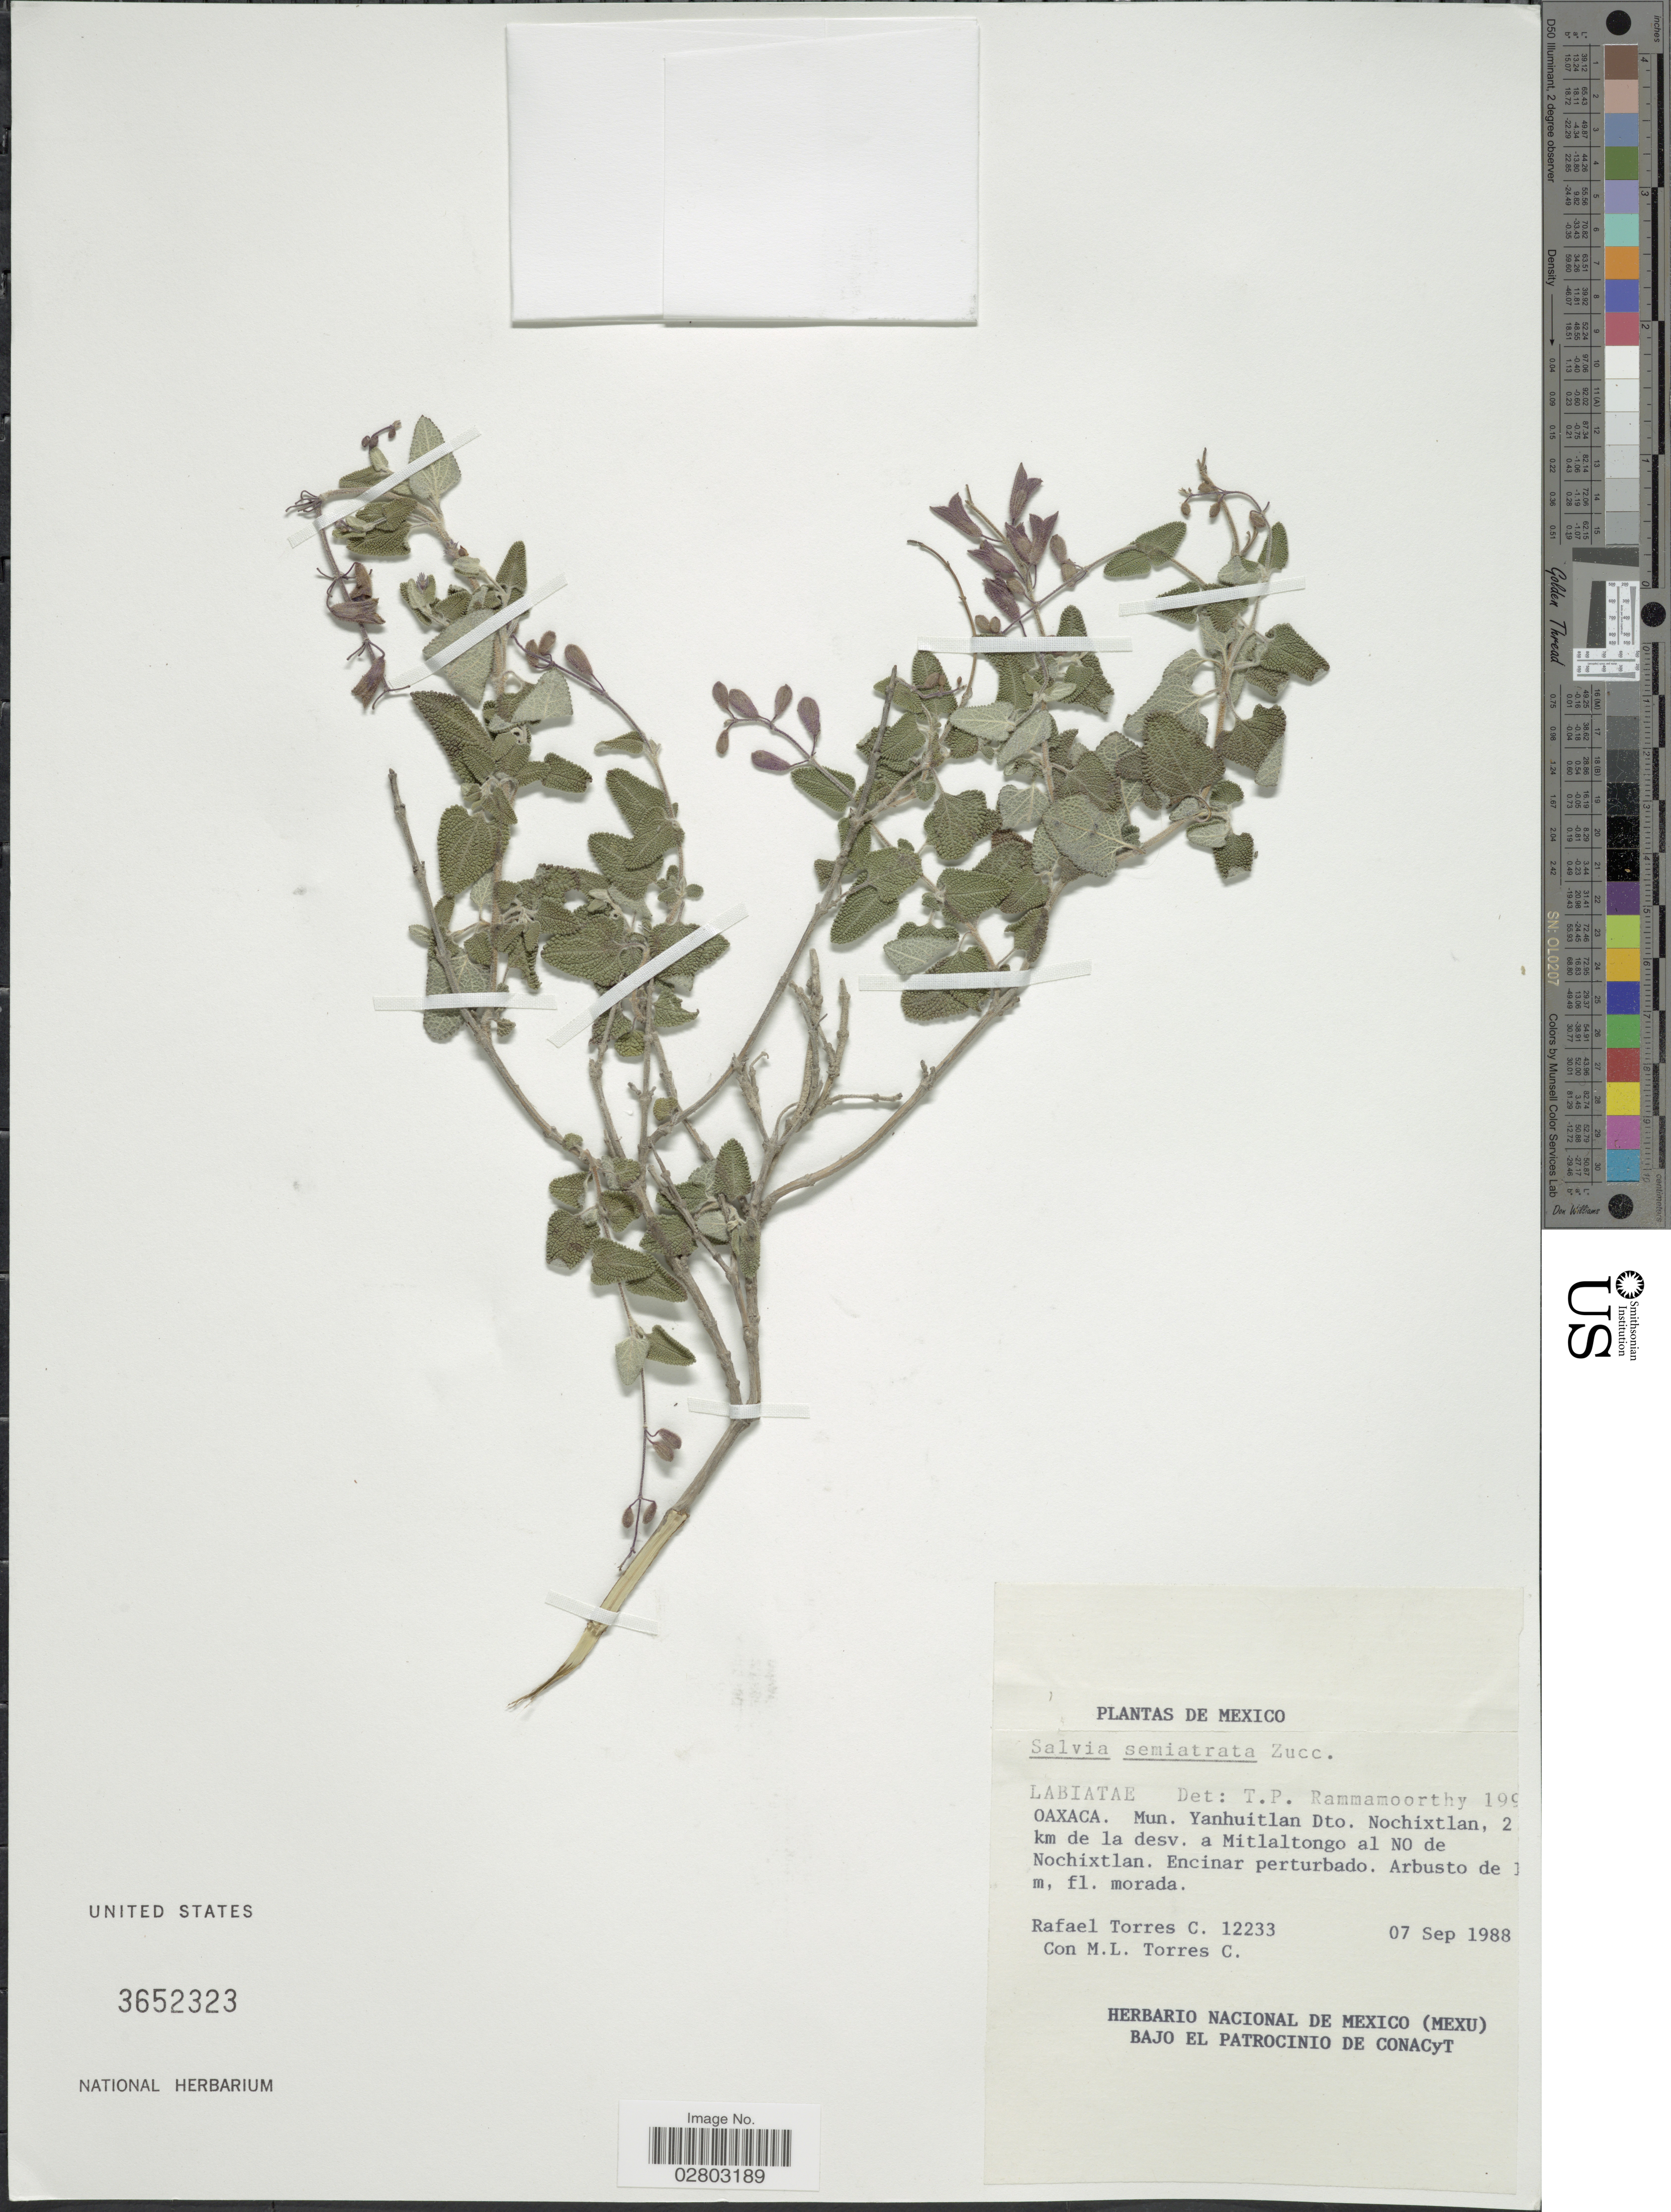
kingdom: Plantae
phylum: Tracheophyta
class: Magnoliopsida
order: Lamiales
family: Lamiaceae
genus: Salvia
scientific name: Salvia semiatrata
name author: Zucc.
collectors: R. Torres C. & M. L. Torres Colin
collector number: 12233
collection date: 1988-09-07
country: Mexico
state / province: Oaxaca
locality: Mun. Yanhuítlan, Dto. Nochixtlan, 2 km de la desv. a Mitlaltongo al NO de Nochixtlan.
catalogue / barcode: US 3652323